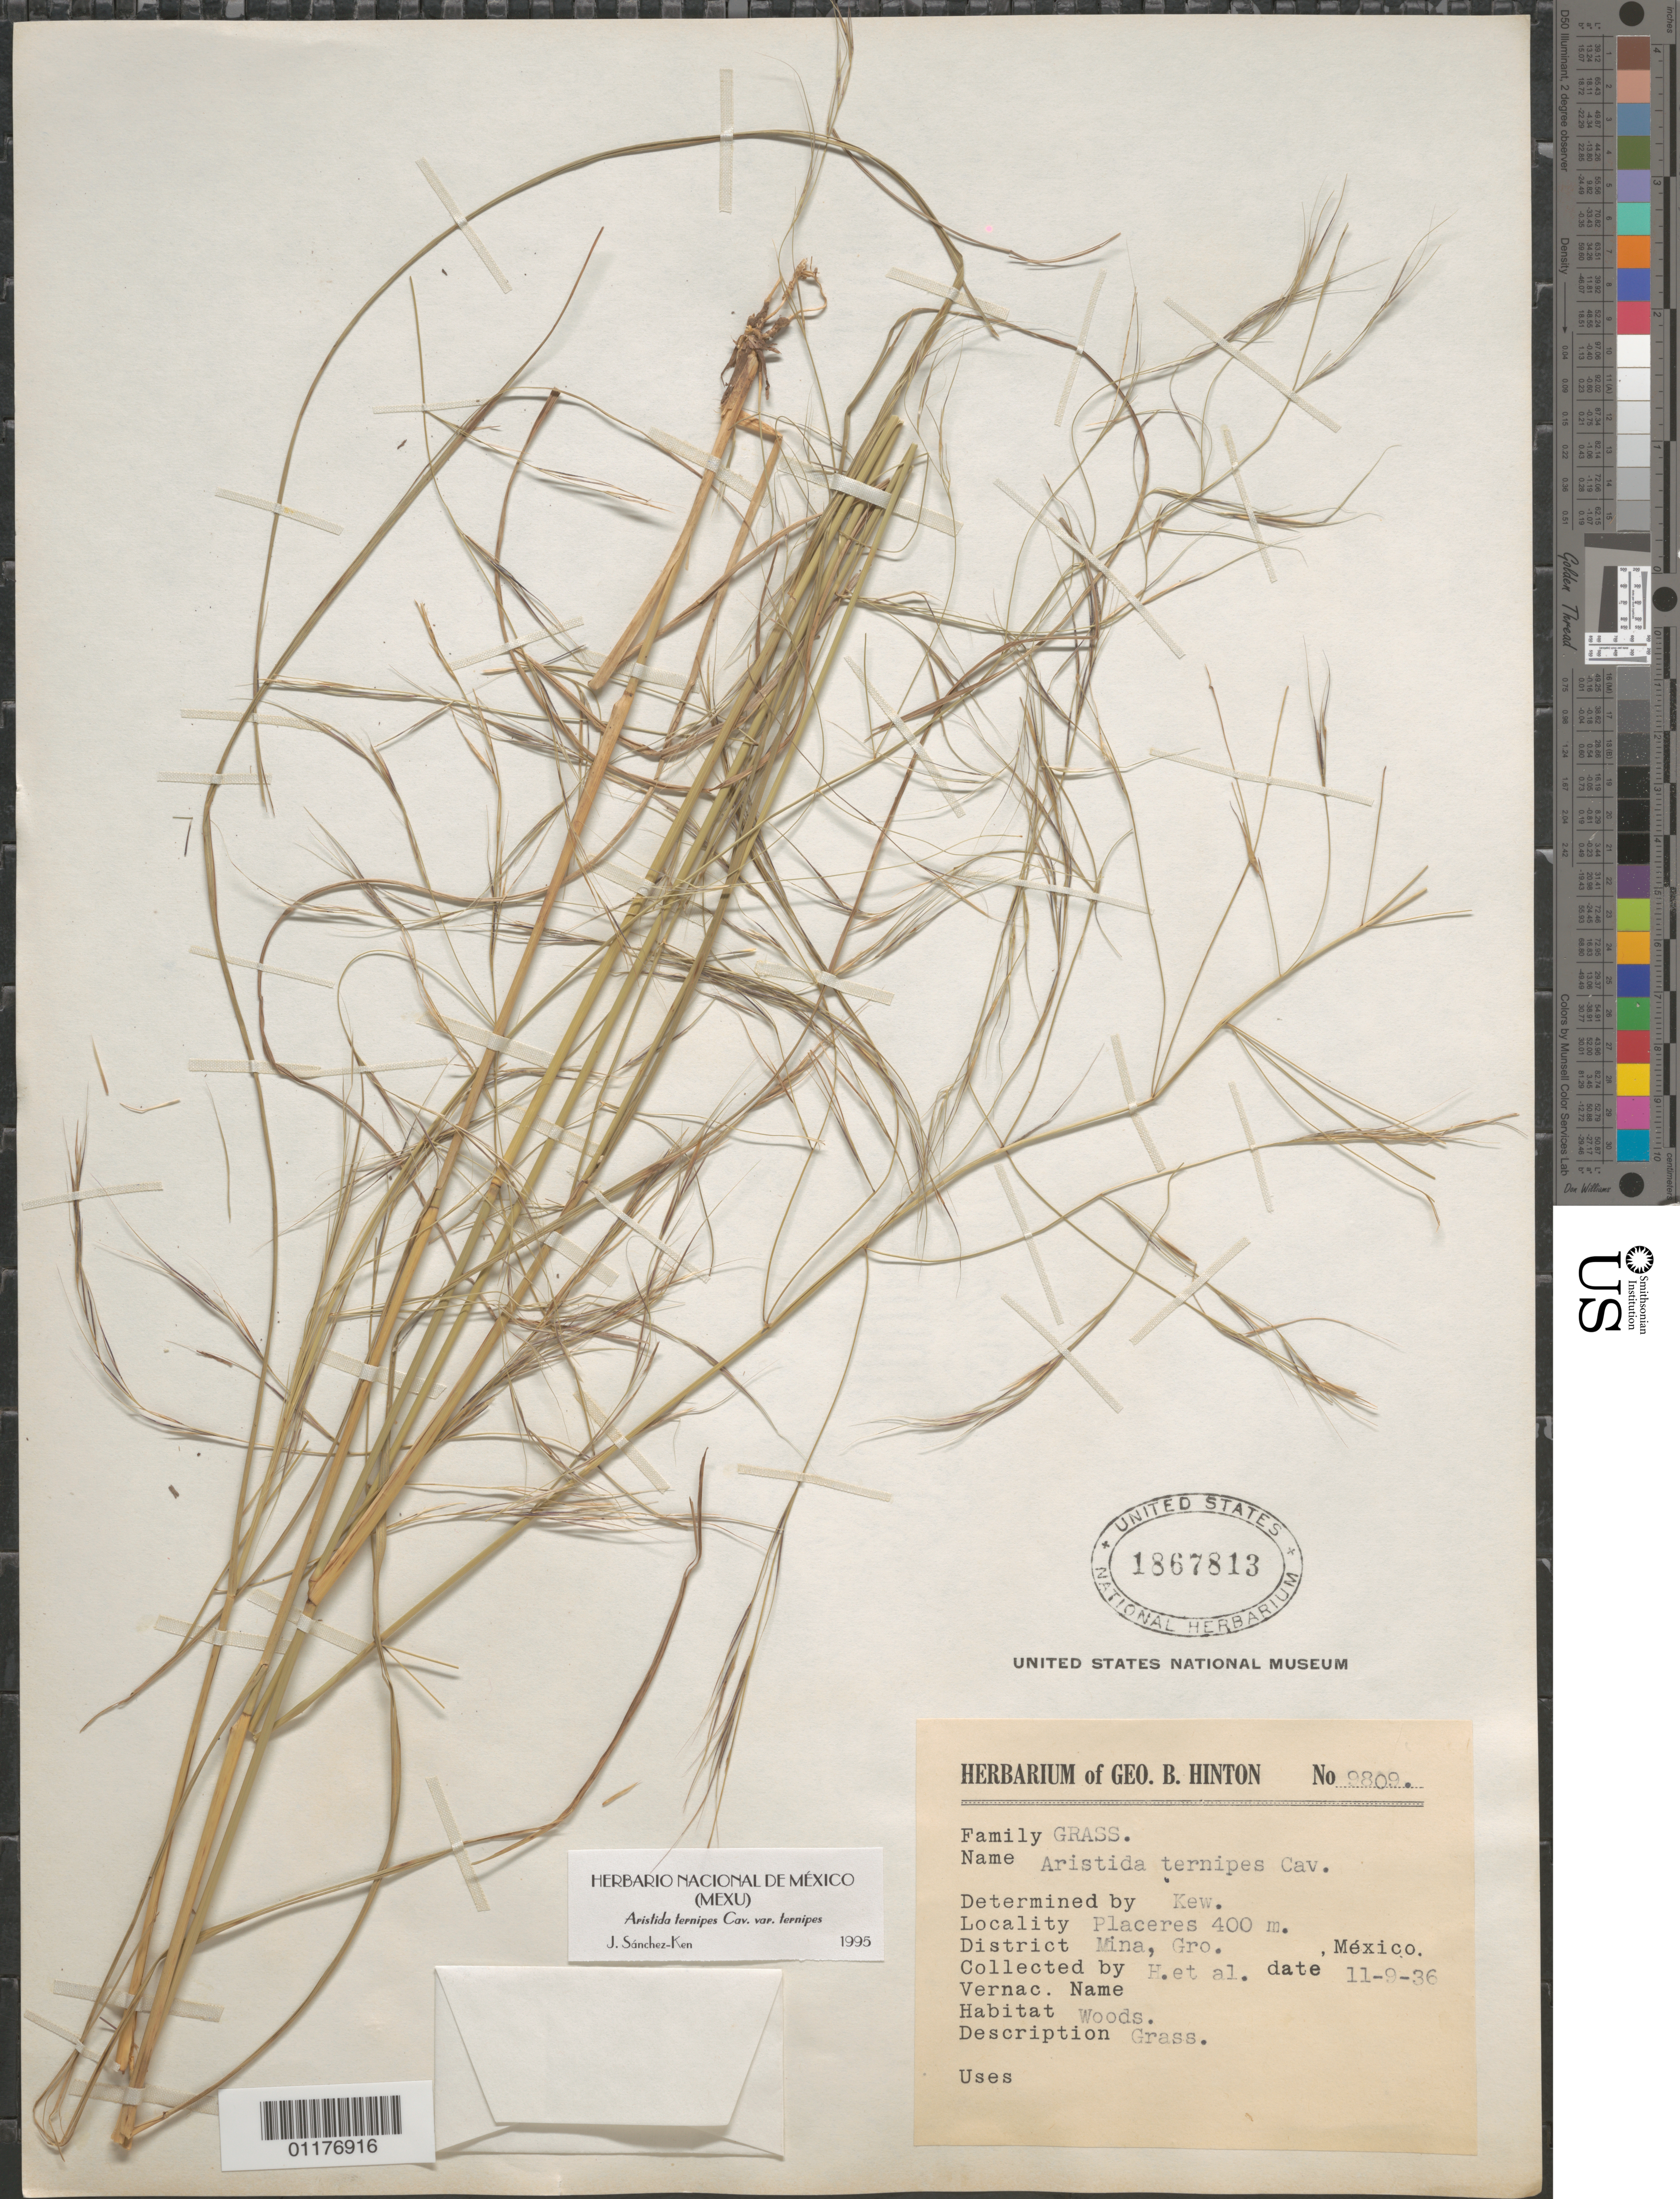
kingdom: Plantae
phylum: Tracheophyta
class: Liliopsida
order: Poales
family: Poaceae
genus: Aristida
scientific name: Aristida ternipes var. ternipes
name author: Cav.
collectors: G. B. Hinton et al.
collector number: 9809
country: Mexico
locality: Placeres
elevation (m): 400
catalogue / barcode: US 1867813